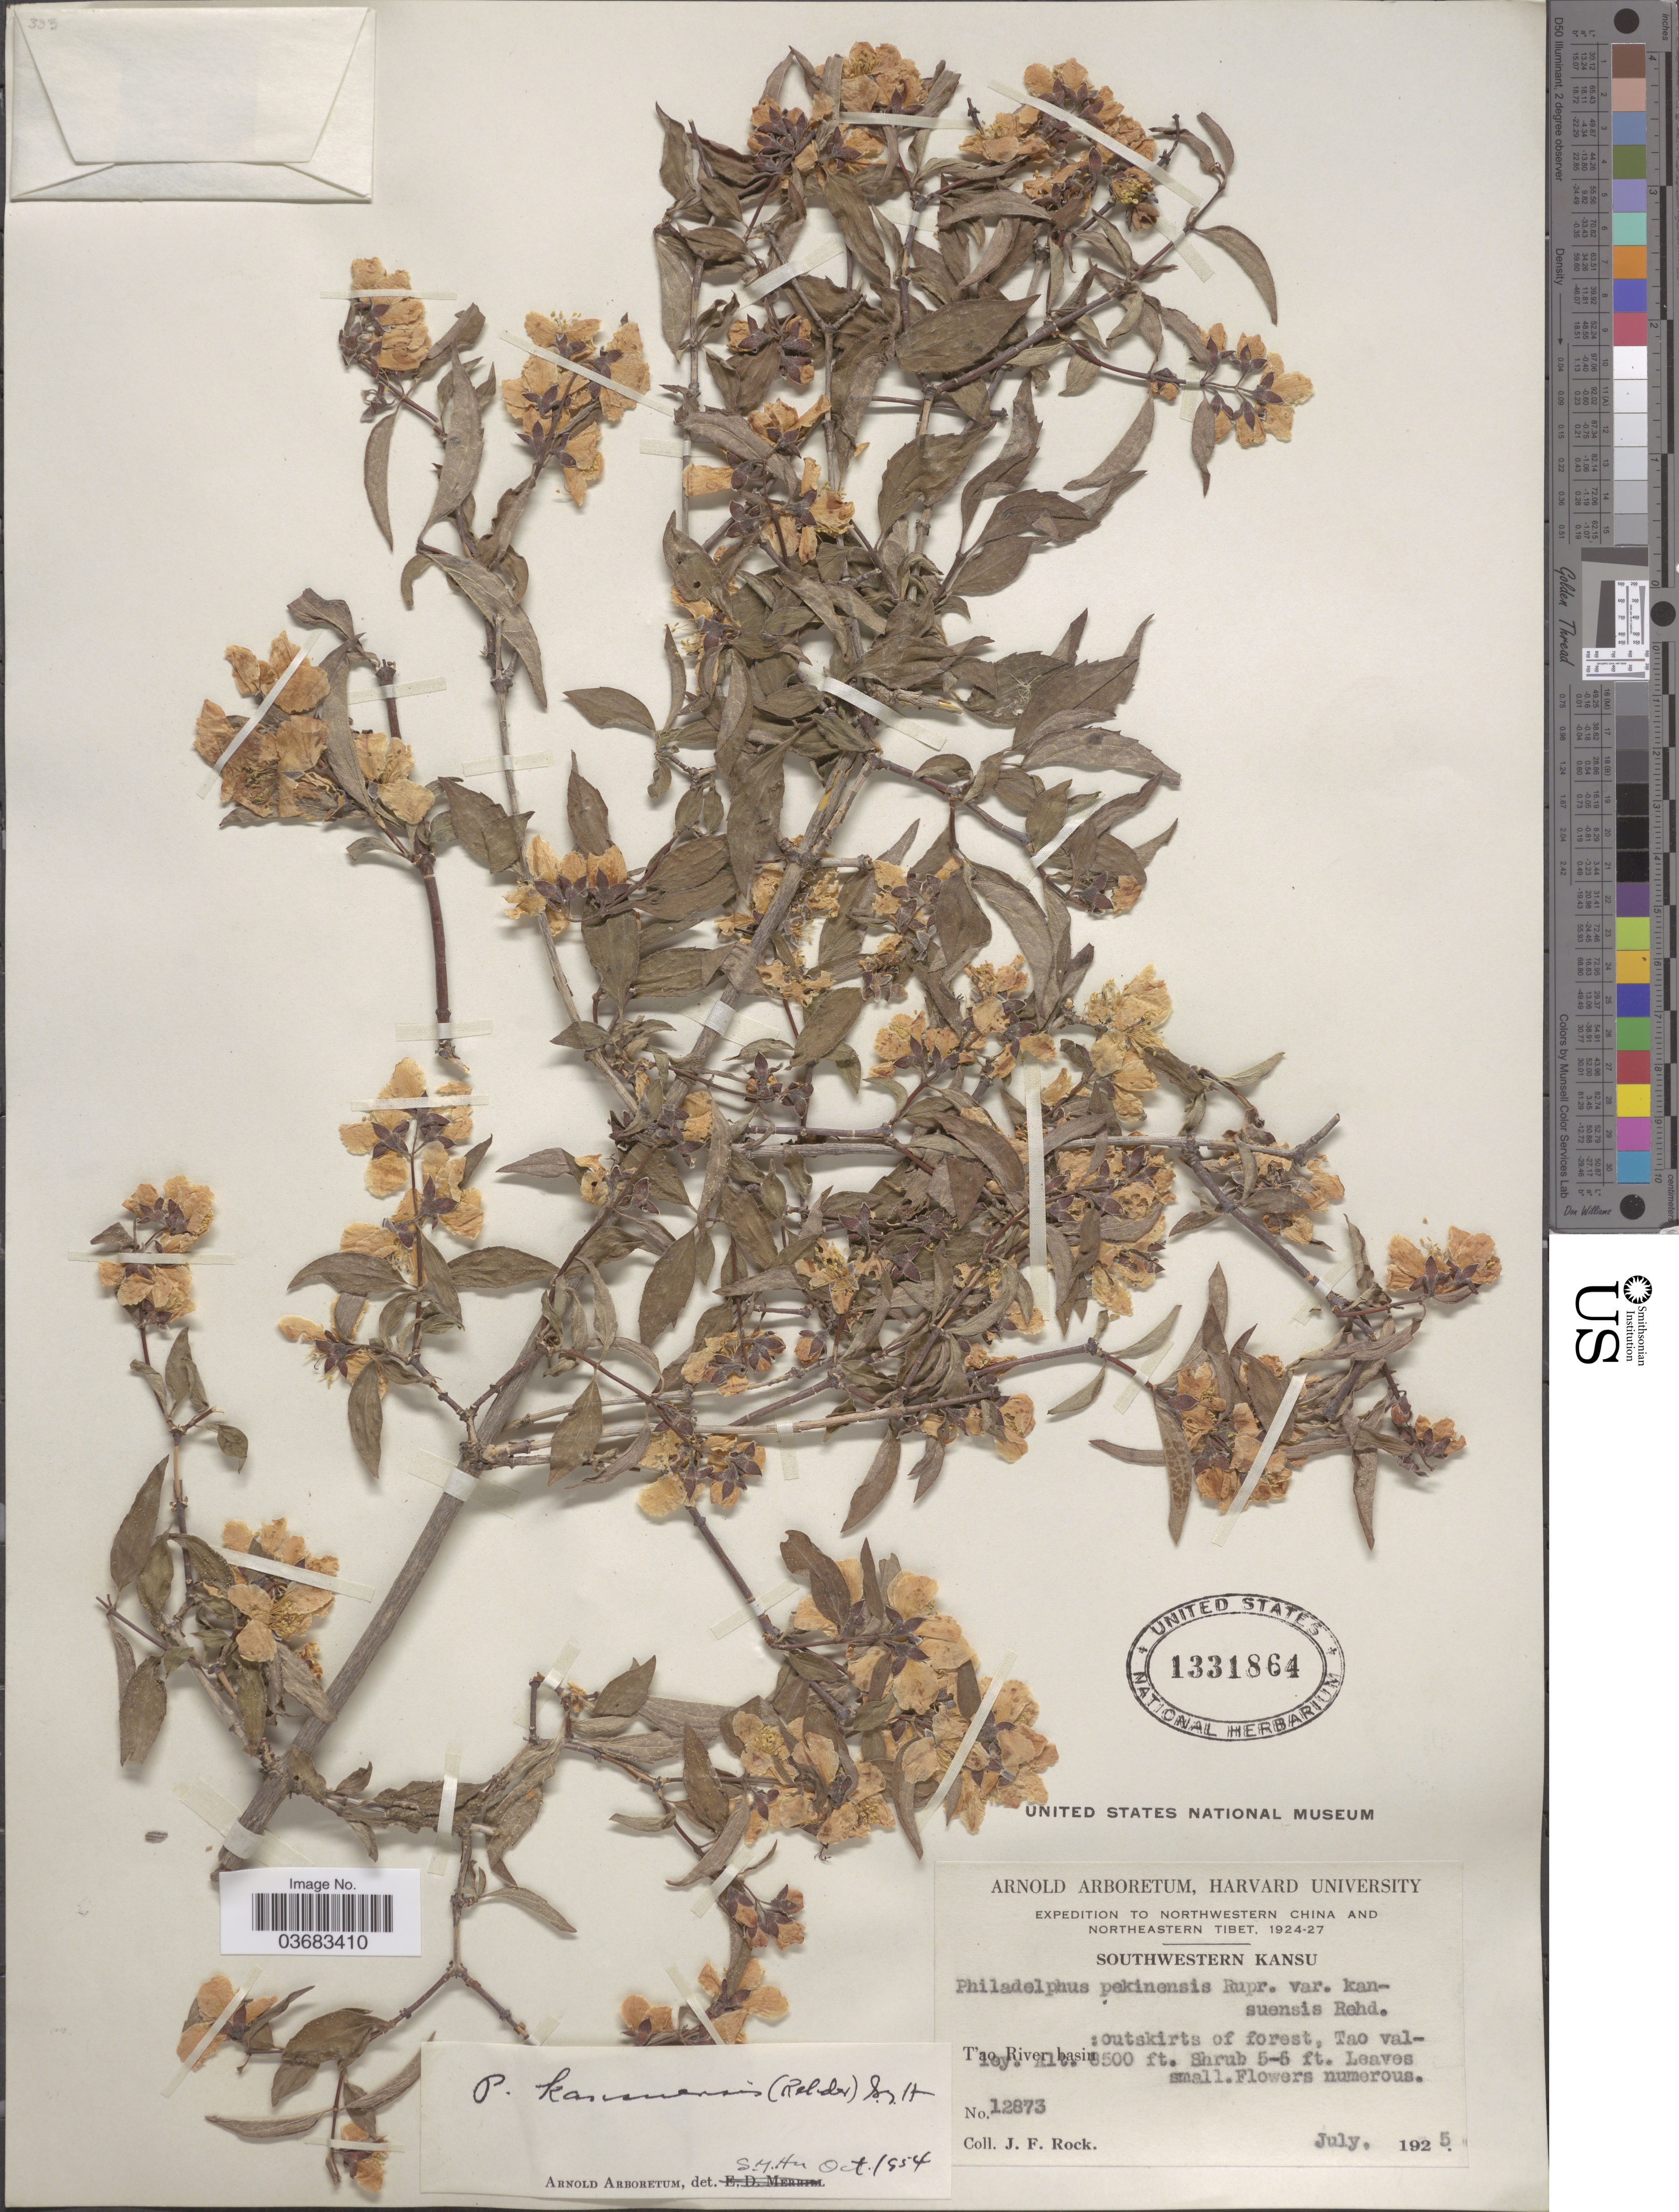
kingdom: Plantae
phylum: Tracheophyta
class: Magnoliopsida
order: Cornales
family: Hydrangeaceae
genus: Philadelphus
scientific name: Philadelphus kansuensis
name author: (Rehder) S.Y. Hu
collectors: J. Rock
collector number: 12873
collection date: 1925-07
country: China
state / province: Gansu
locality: Expedition to Northwestern China and Northeastern Tibet, 1924-27. T'ao River basin: outskirts of forest, Tao valley.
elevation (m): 2591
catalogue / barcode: US 1331864